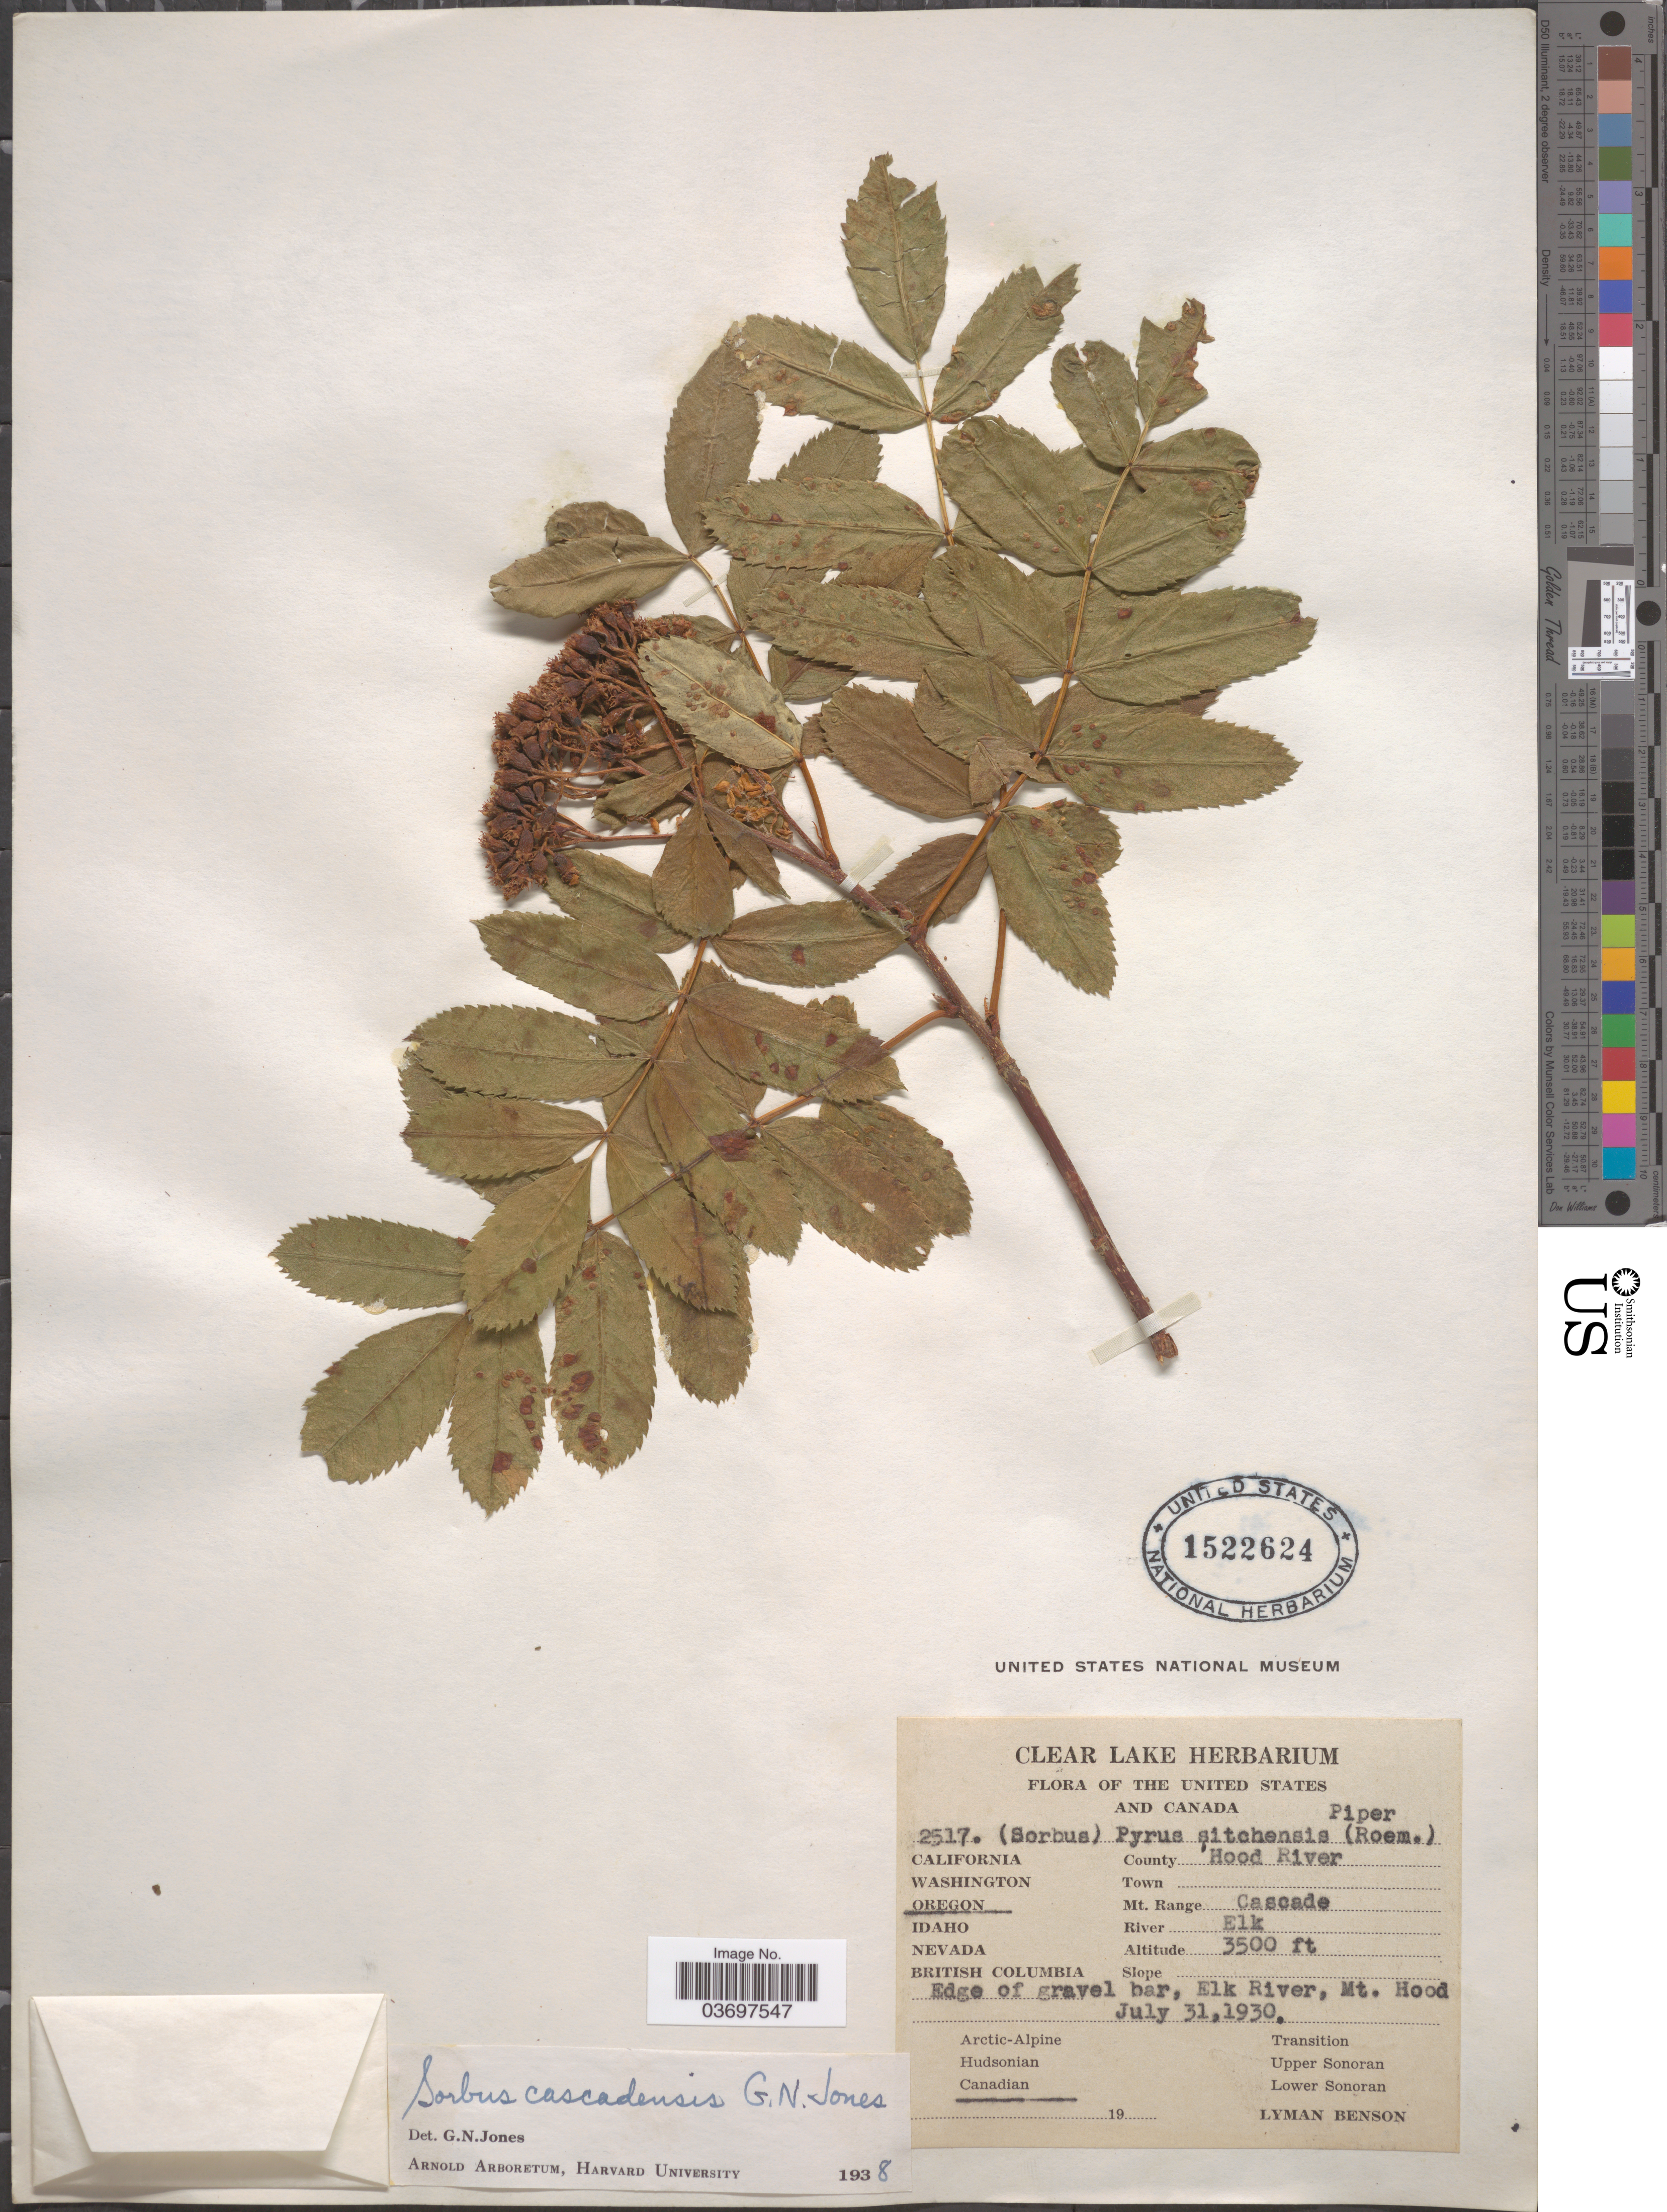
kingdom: Plantae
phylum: Tracheophyta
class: Magnoliopsida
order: Rosales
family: Rosaceae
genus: Sorbus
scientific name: Sorbus cascadensis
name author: G.N. Jones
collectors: L. D. Benson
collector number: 2517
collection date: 1930-07-31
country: United States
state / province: Oregon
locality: County Hood River. Mt. Range Cascade. River Elk. Edge of gravel bar, Elk River, Mt. Hood. Canadian.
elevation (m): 1067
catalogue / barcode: US 1522624